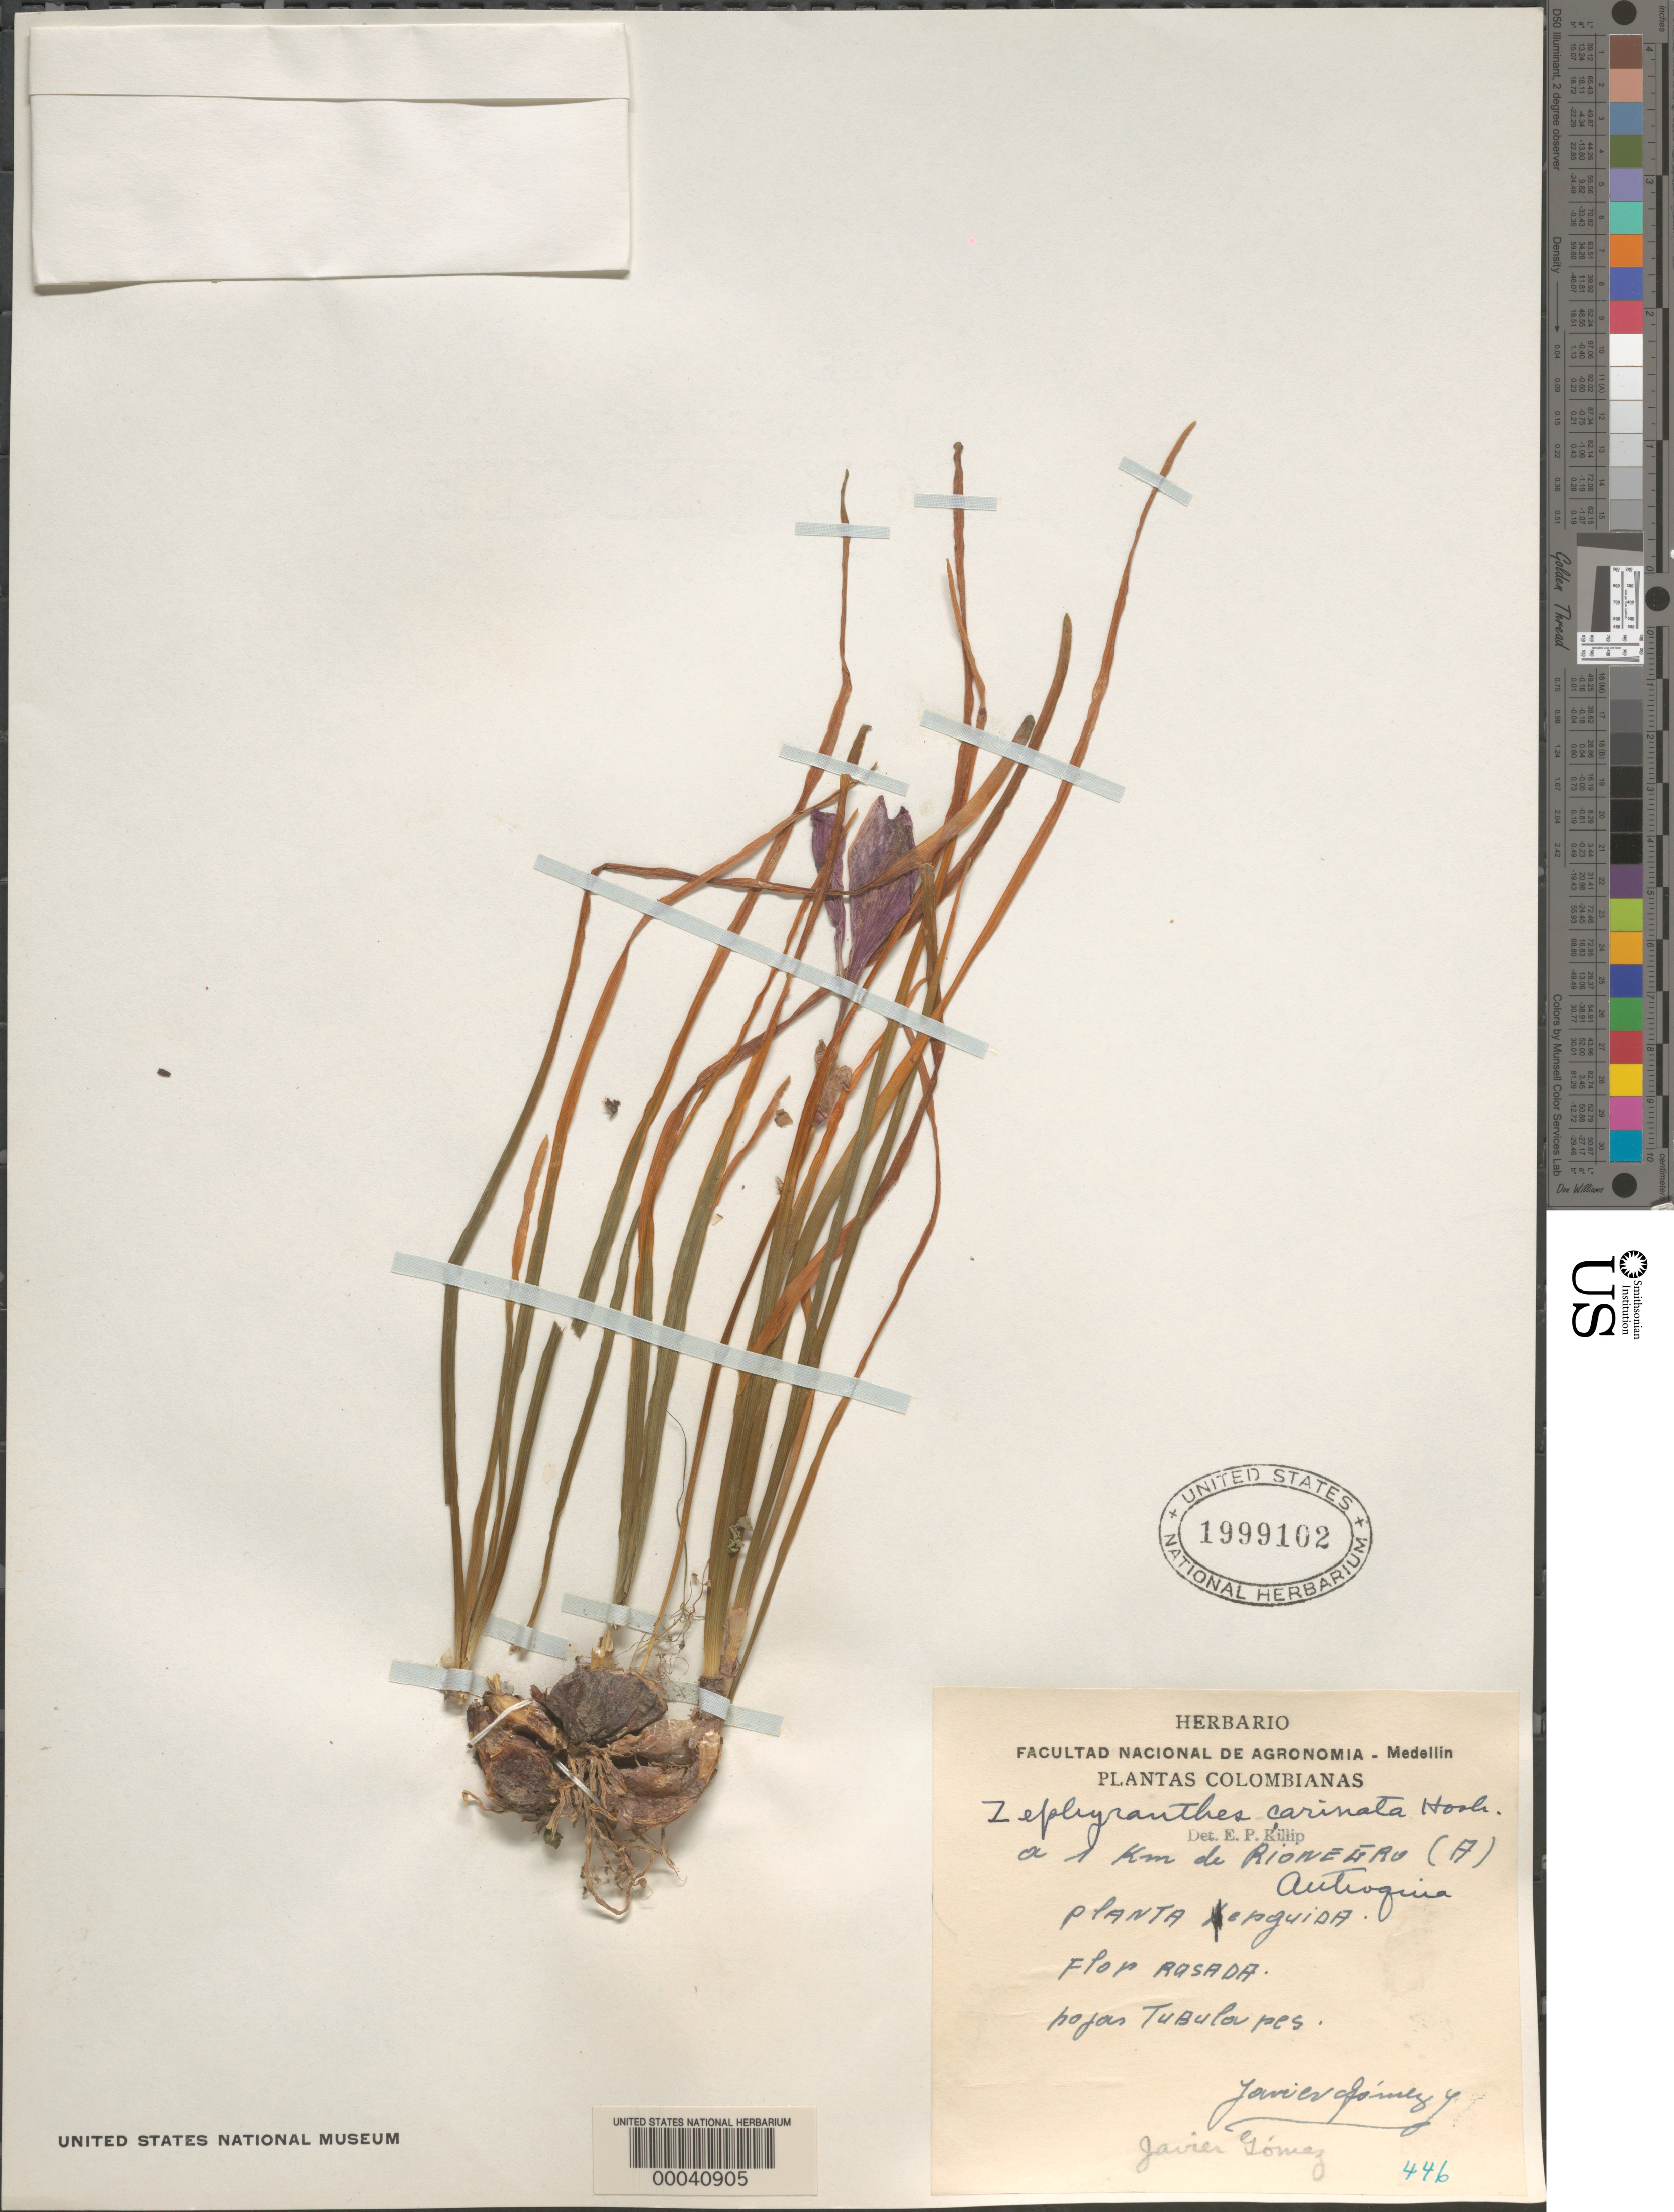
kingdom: Plantae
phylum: Tracheophyta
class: Liliopsida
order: Asparagales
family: Amaryllidaceae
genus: Zephyranthes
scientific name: Zephyranthes carinata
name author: Herb.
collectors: J. Gomez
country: Colombia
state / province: Antioquia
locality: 1 km from Rio Negro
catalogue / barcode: US 1999102